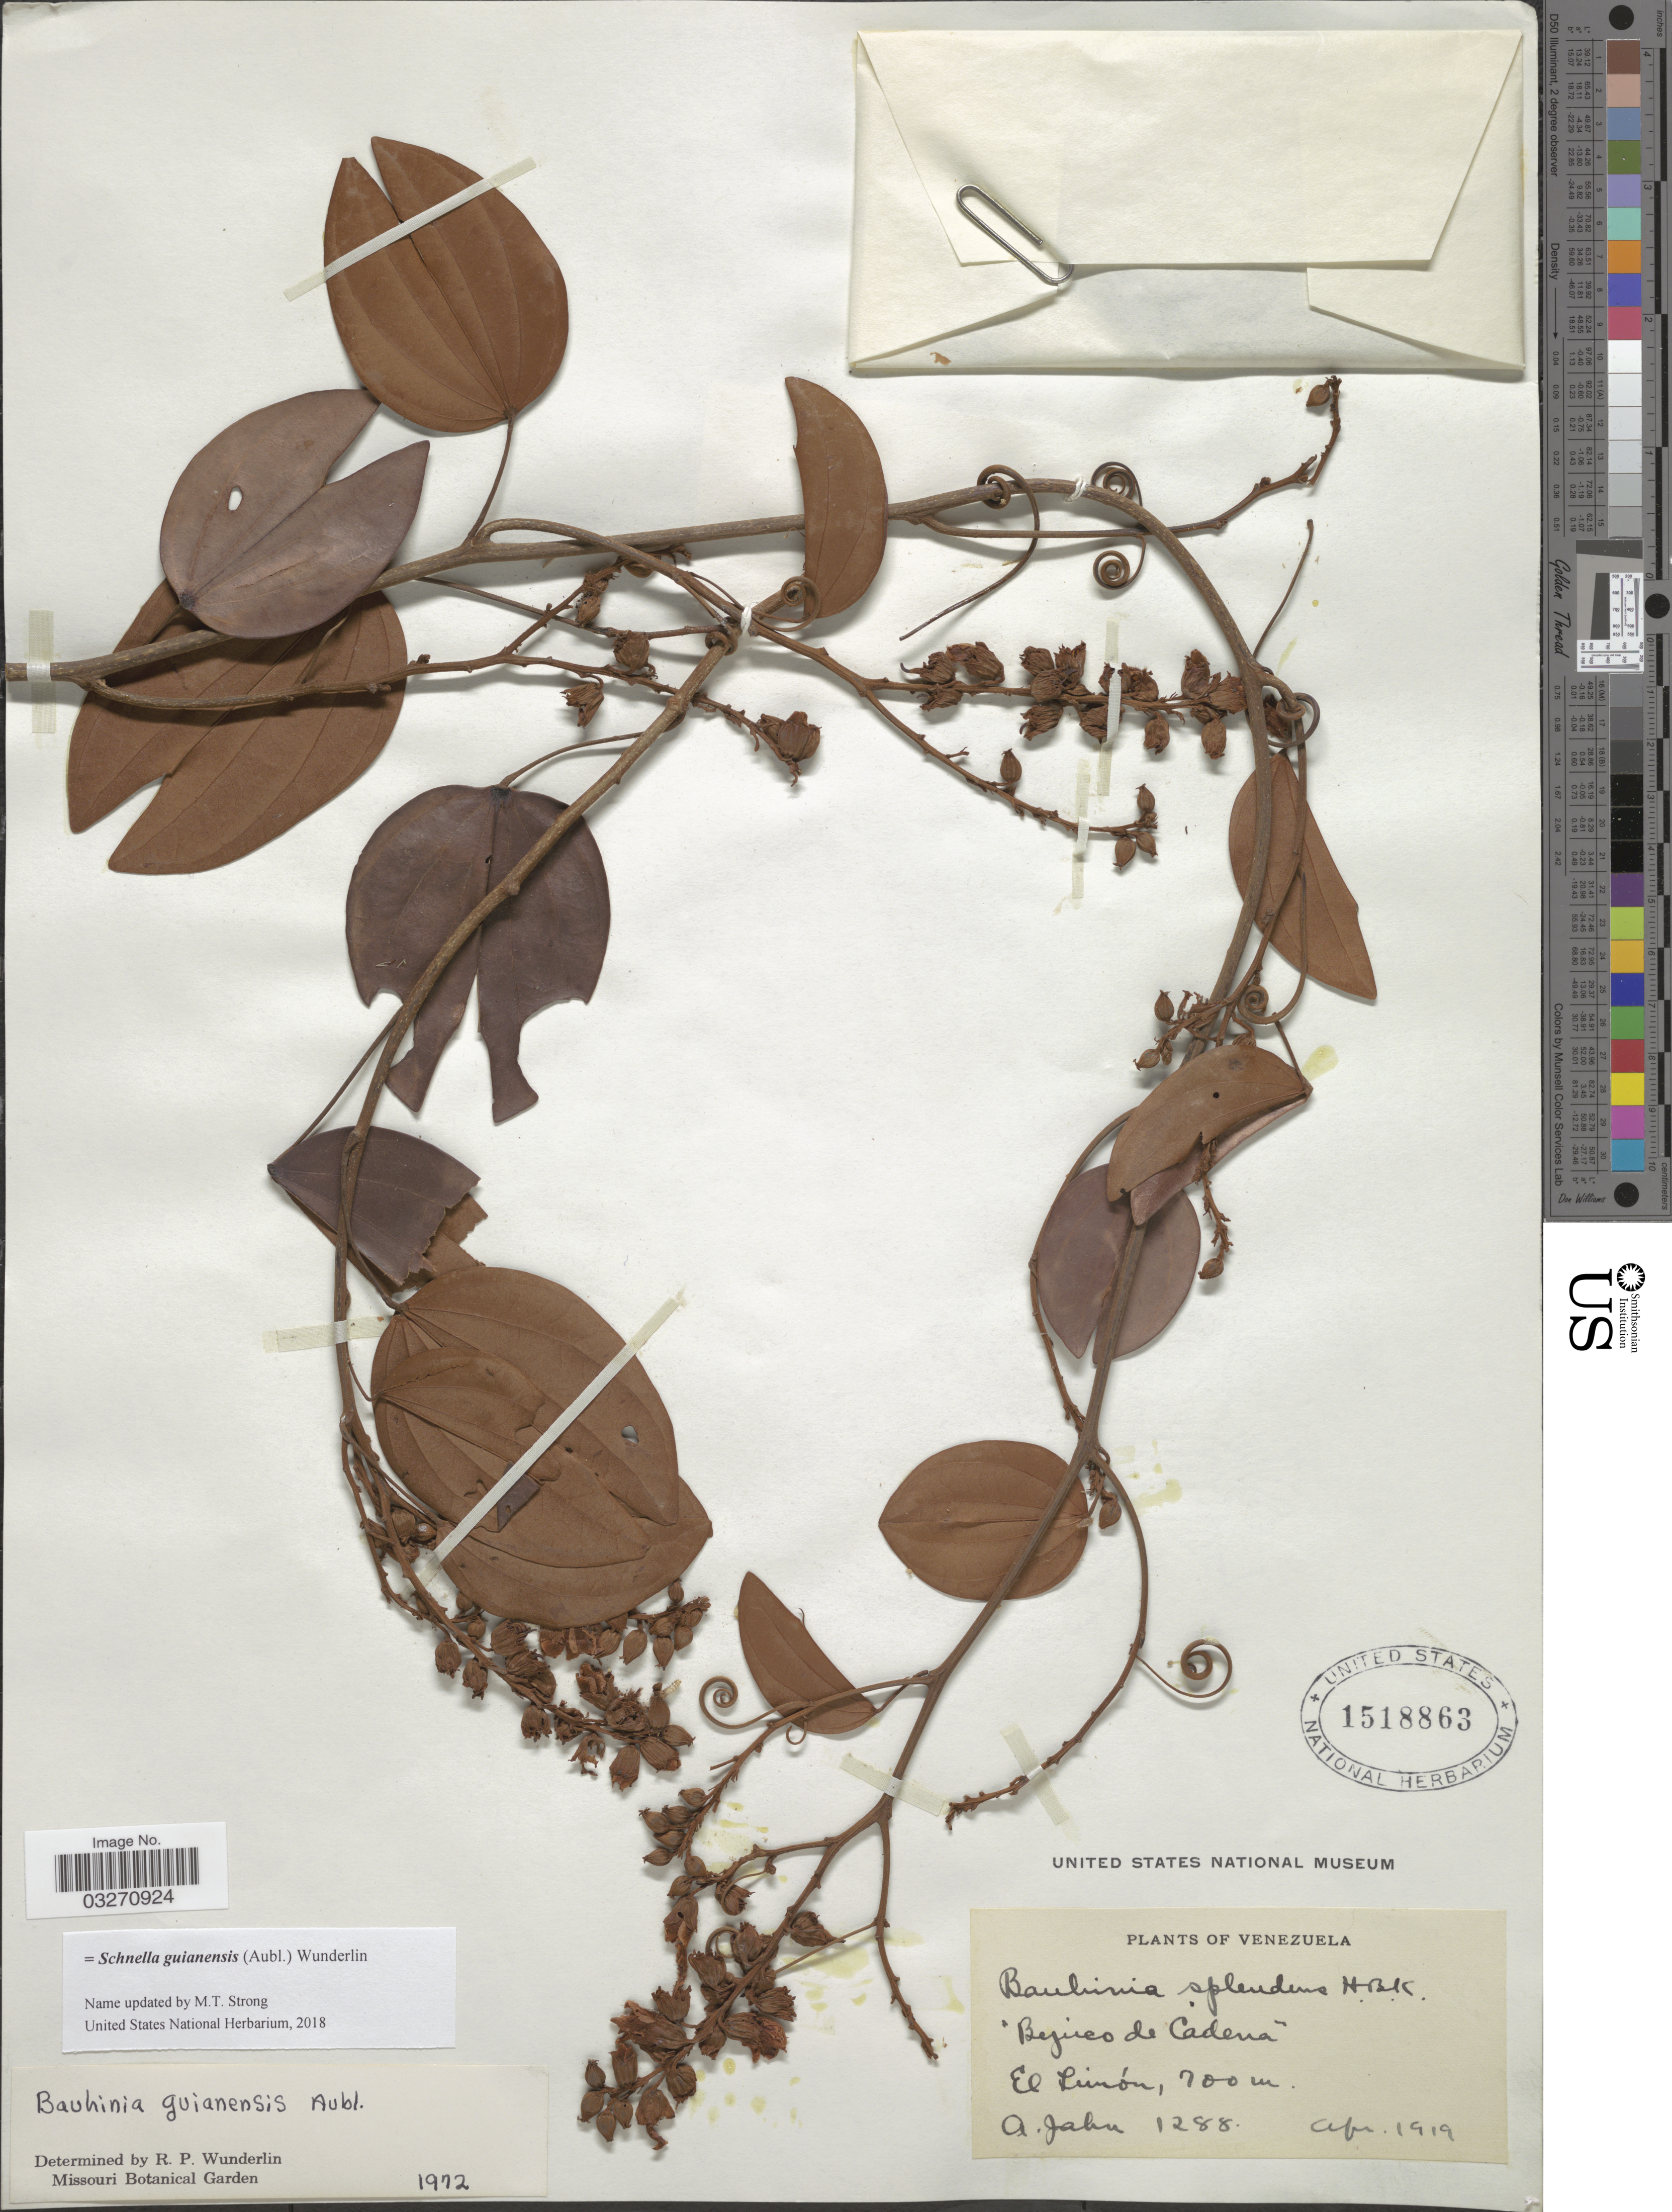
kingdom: Plantae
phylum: Tracheophyta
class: Magnoliopsida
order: Fabales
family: Fabaceae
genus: Schnella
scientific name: Schnella guianensis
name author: (Aubl.) Wunderlin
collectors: A. Jahn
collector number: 1288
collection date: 1919-04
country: Venezuela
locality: Bejuco de Cadeña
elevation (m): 700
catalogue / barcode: US 1518863